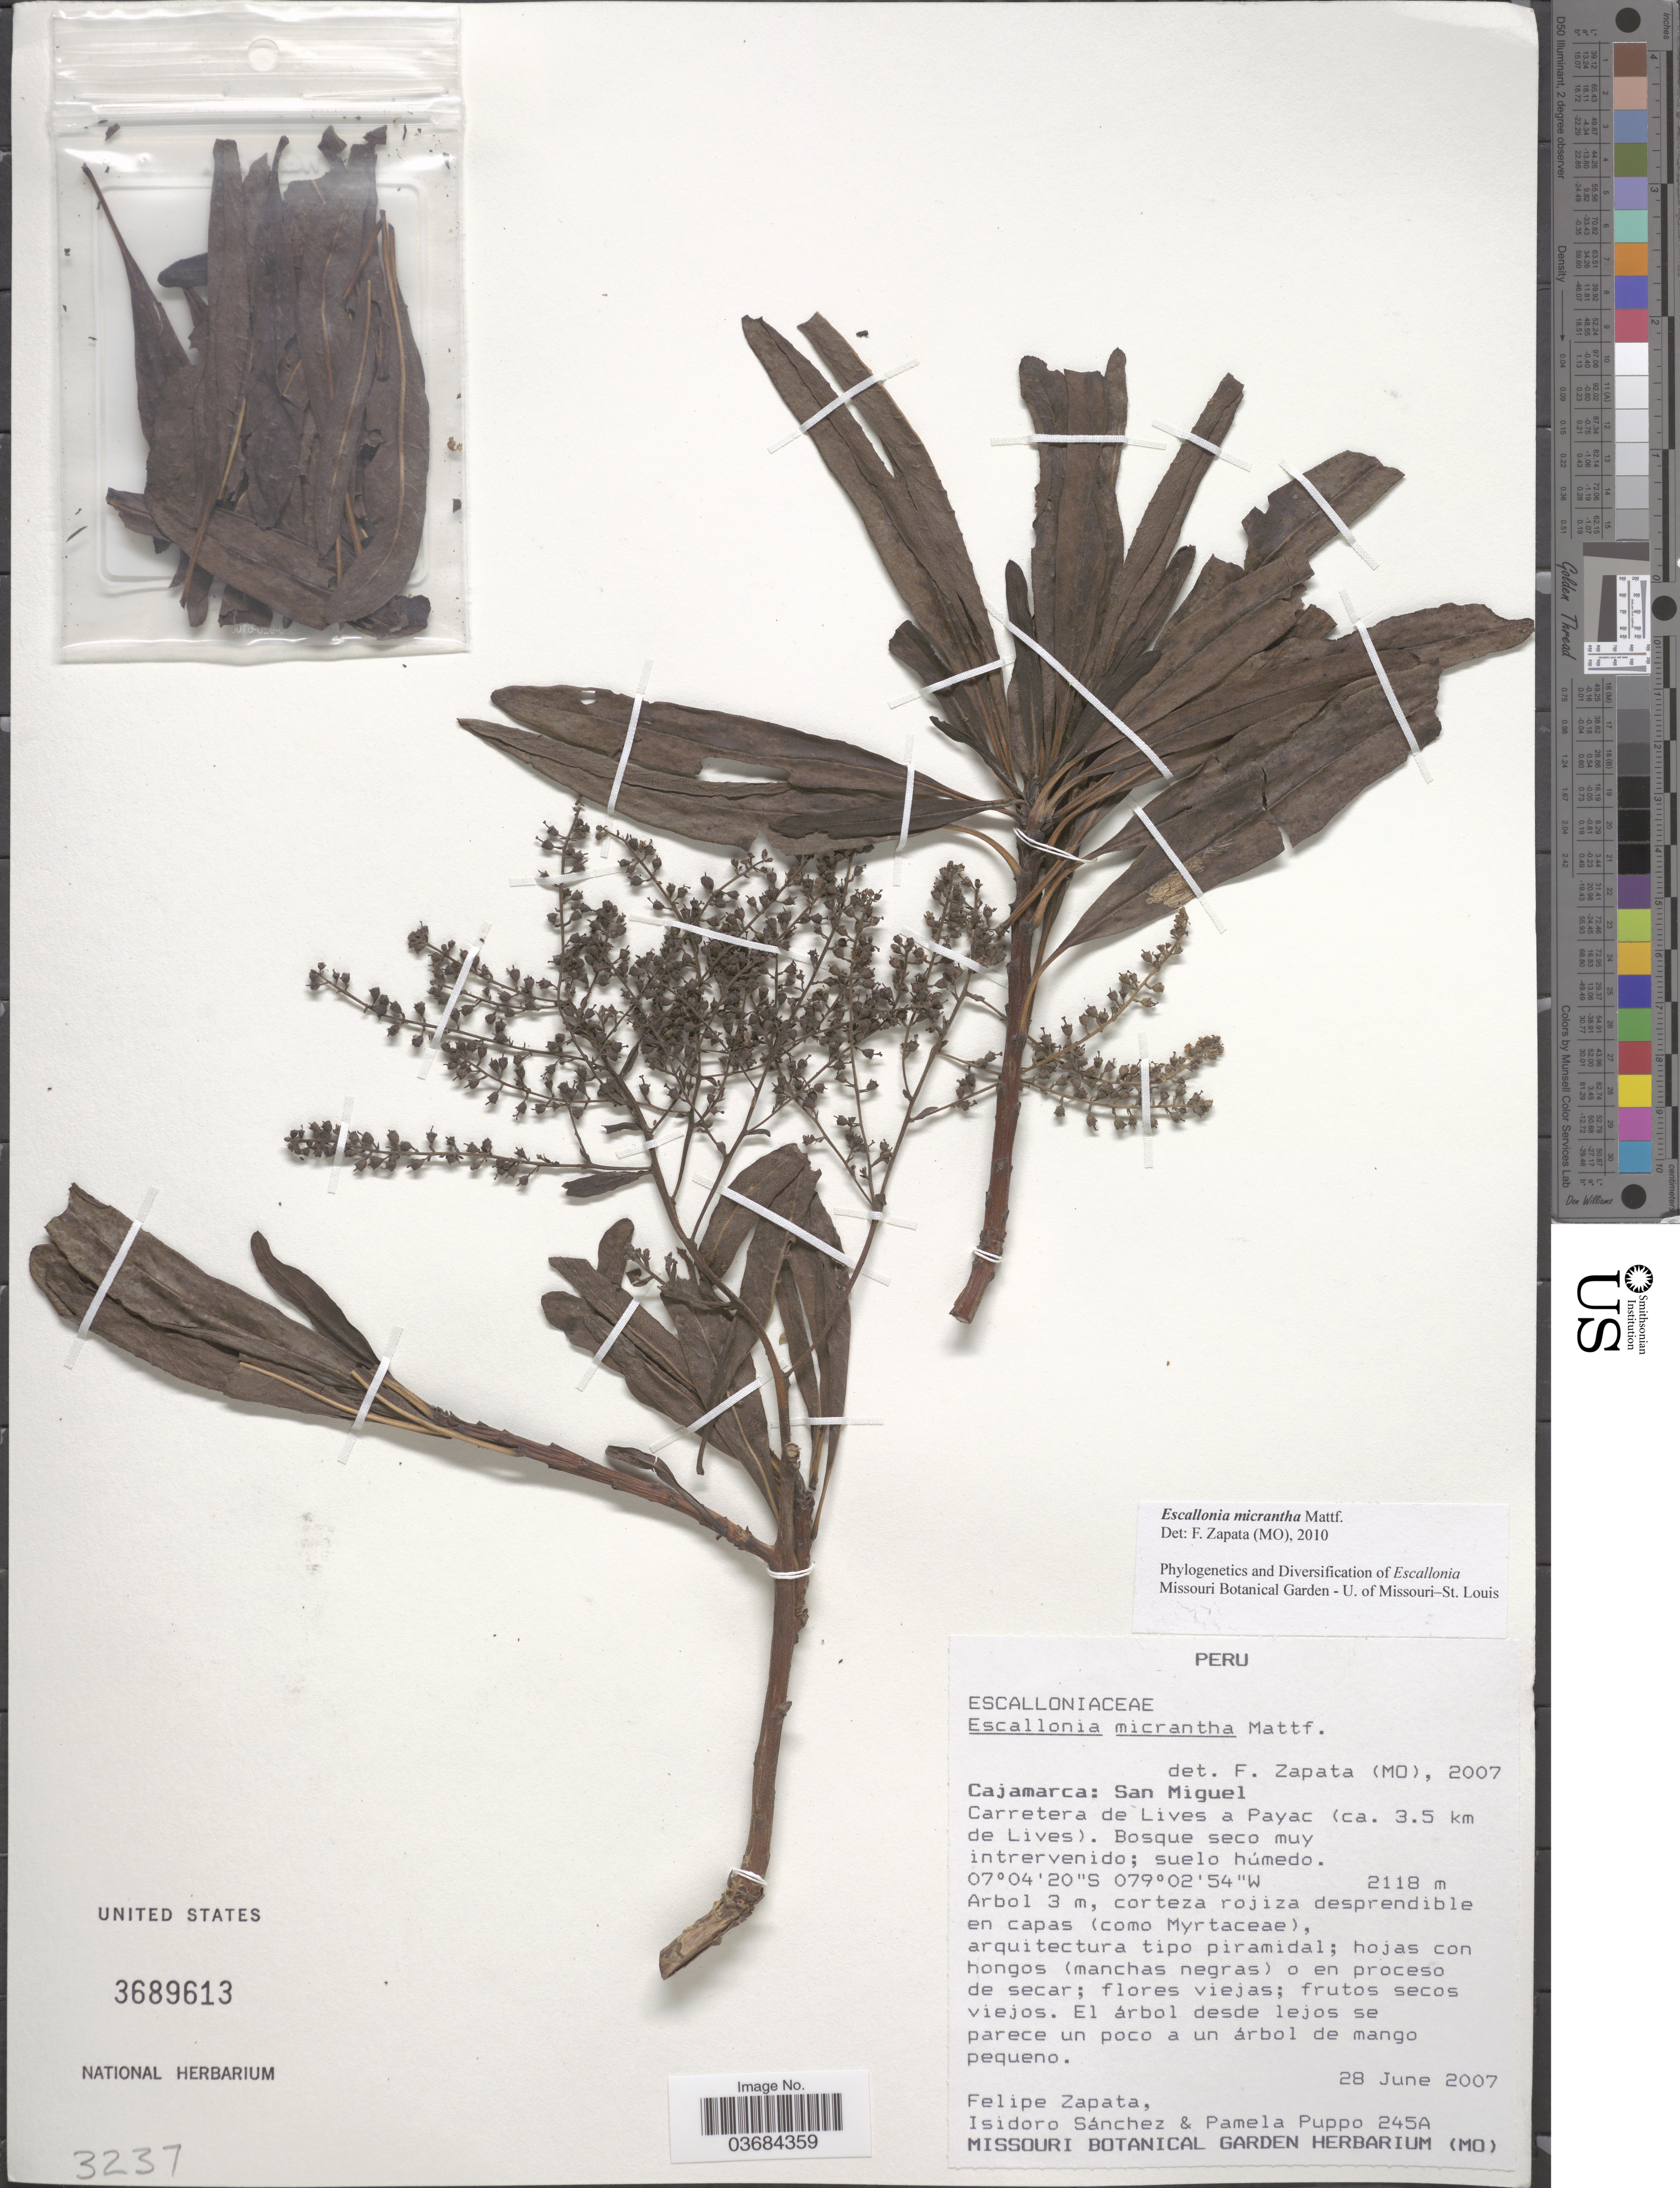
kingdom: Plantae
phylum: Tracheophyta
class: Magnoliopsida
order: Escalloniales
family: Escalloniaceae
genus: Escallonia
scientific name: Escallonia micrantha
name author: Mattf.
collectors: F. Zapata, I. Sanchez & P. Puppo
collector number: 245A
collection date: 2007-06-28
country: Peru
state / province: Cajamarca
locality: San Miguel. Carretera de Lives a Payac (ca. 3.5 km de Lives).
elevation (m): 2118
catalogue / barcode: US 3689613